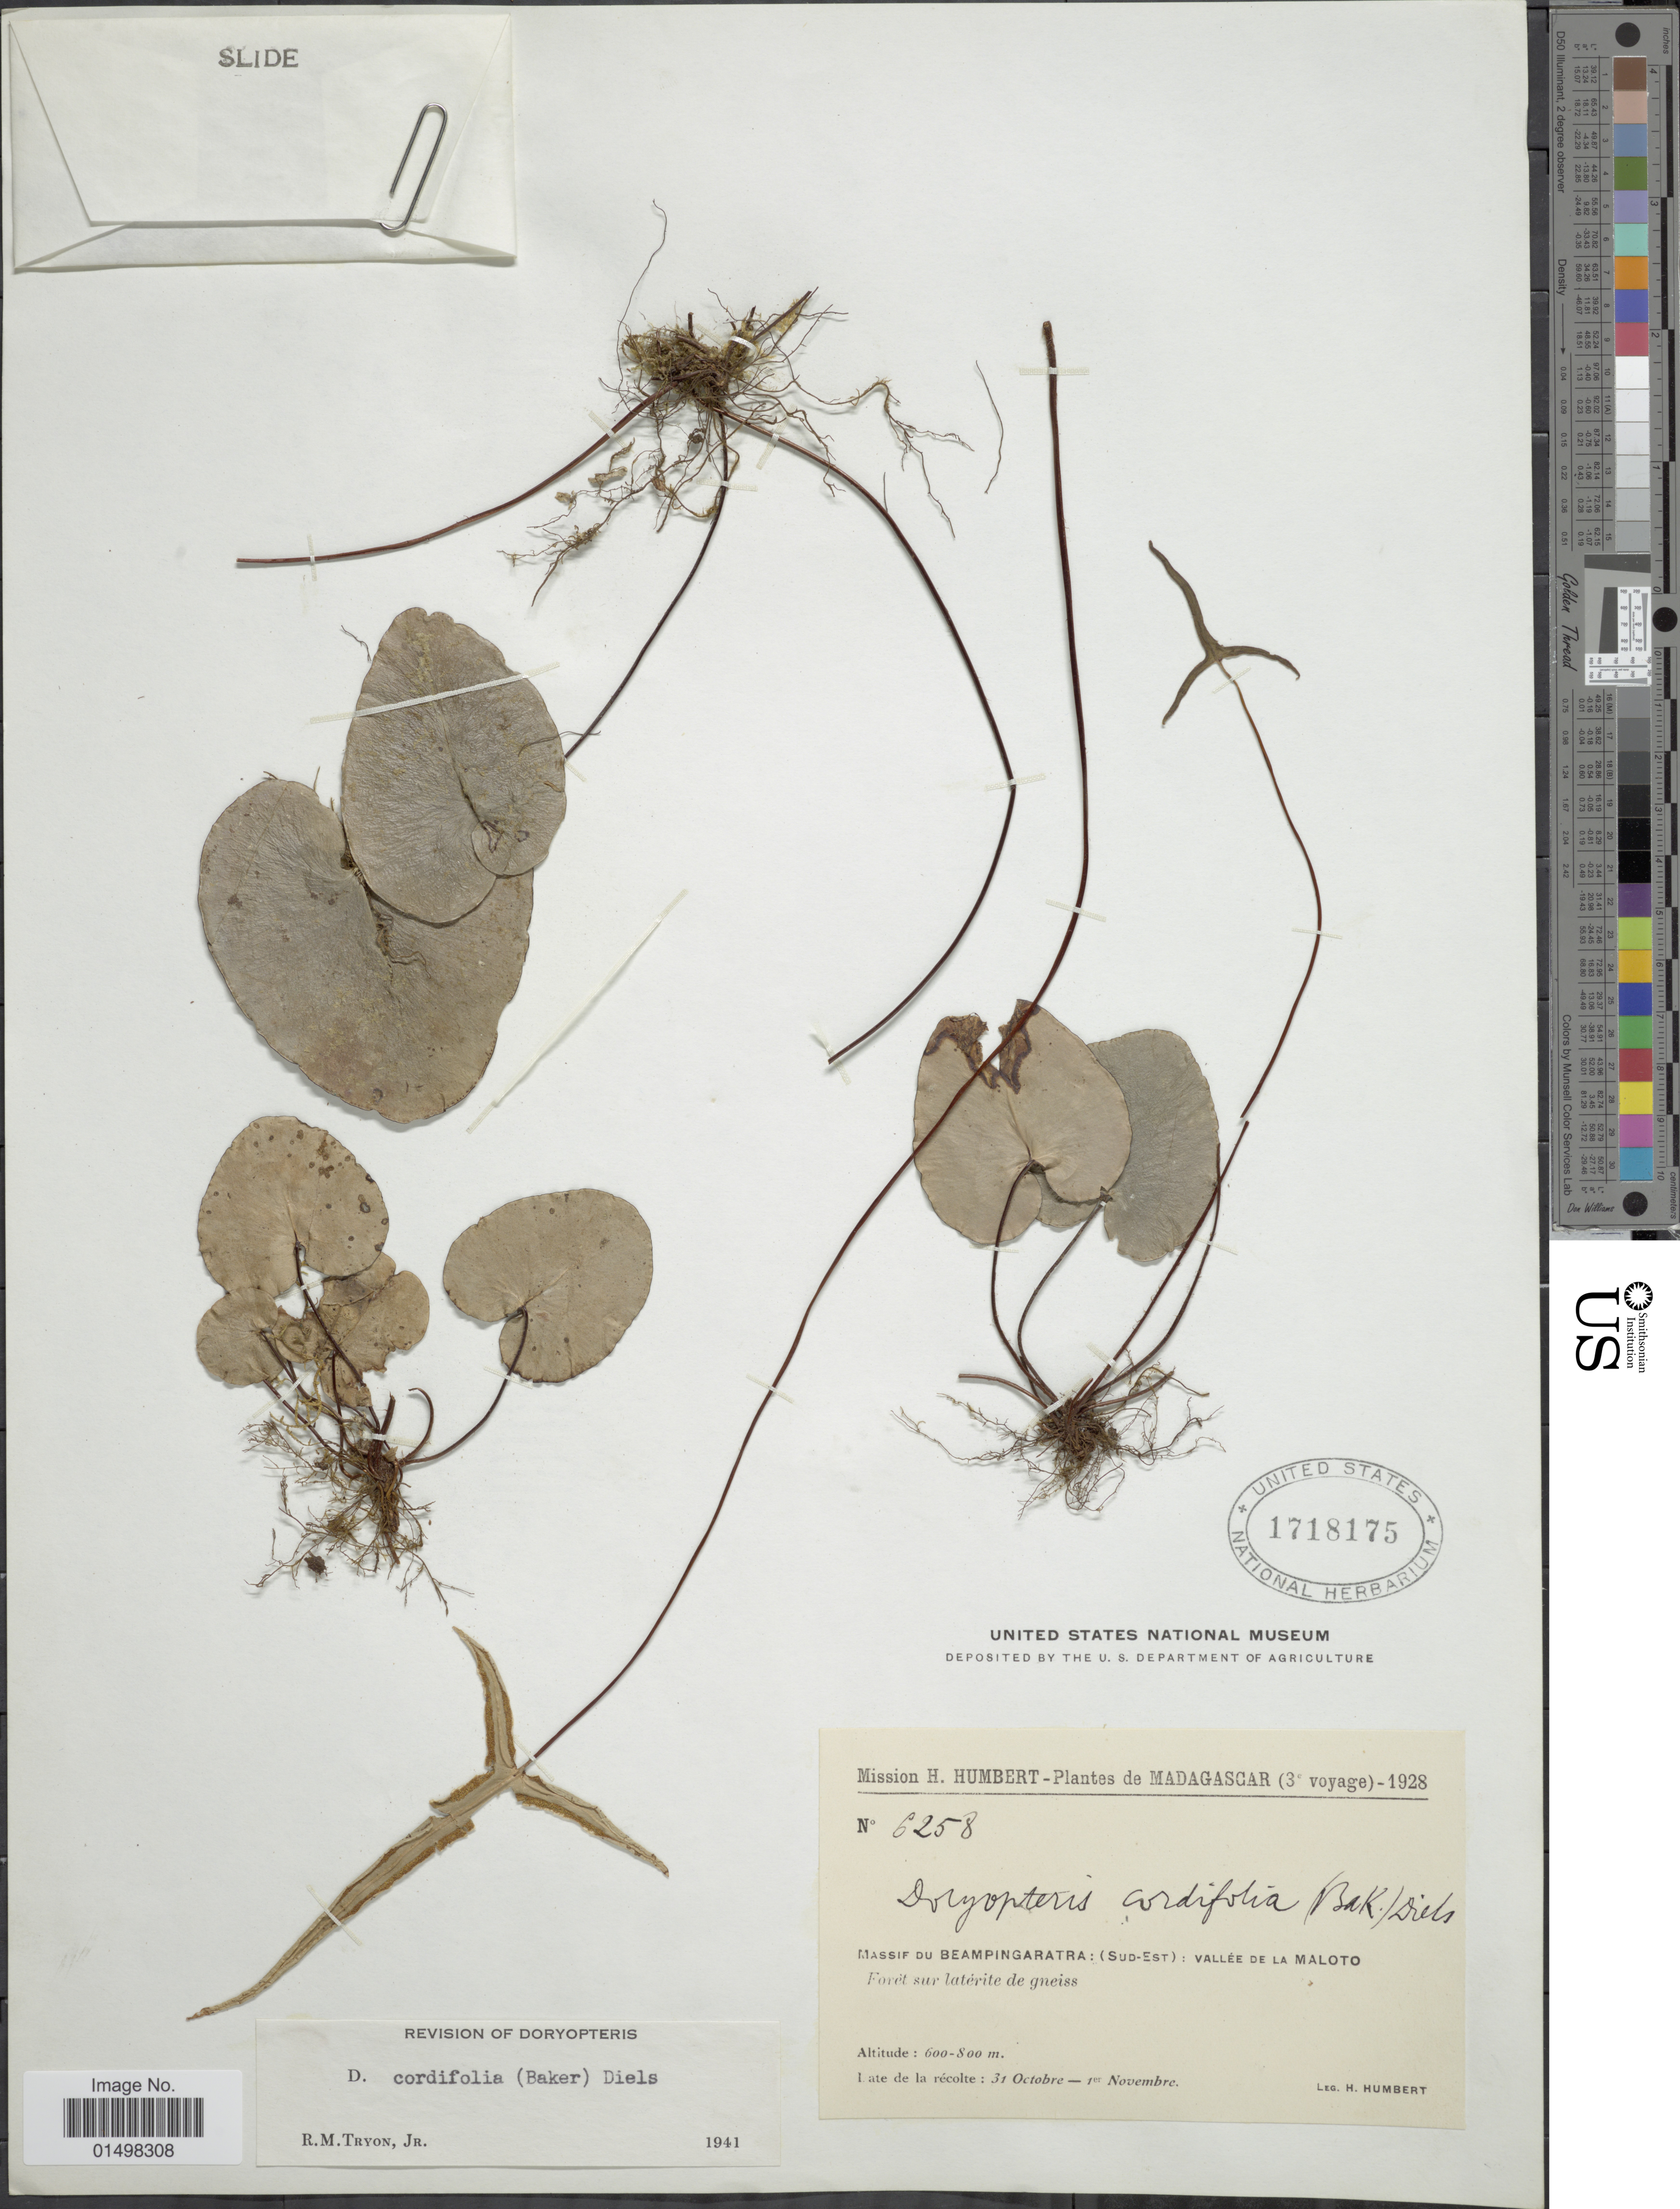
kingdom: Plantae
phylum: Tracheophyta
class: Polypodiopsida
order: Polypodiales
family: Pteridaceae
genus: Doryopteris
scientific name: Doryopteris cordifolia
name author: (Baker) Diels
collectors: H. Humbert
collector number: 6258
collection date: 1928-10-31/1928-11-01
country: Madagascar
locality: Massif du Beampingaratra: (Sud-Est): Vallee de la Maloto.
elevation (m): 600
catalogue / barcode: US 1718175